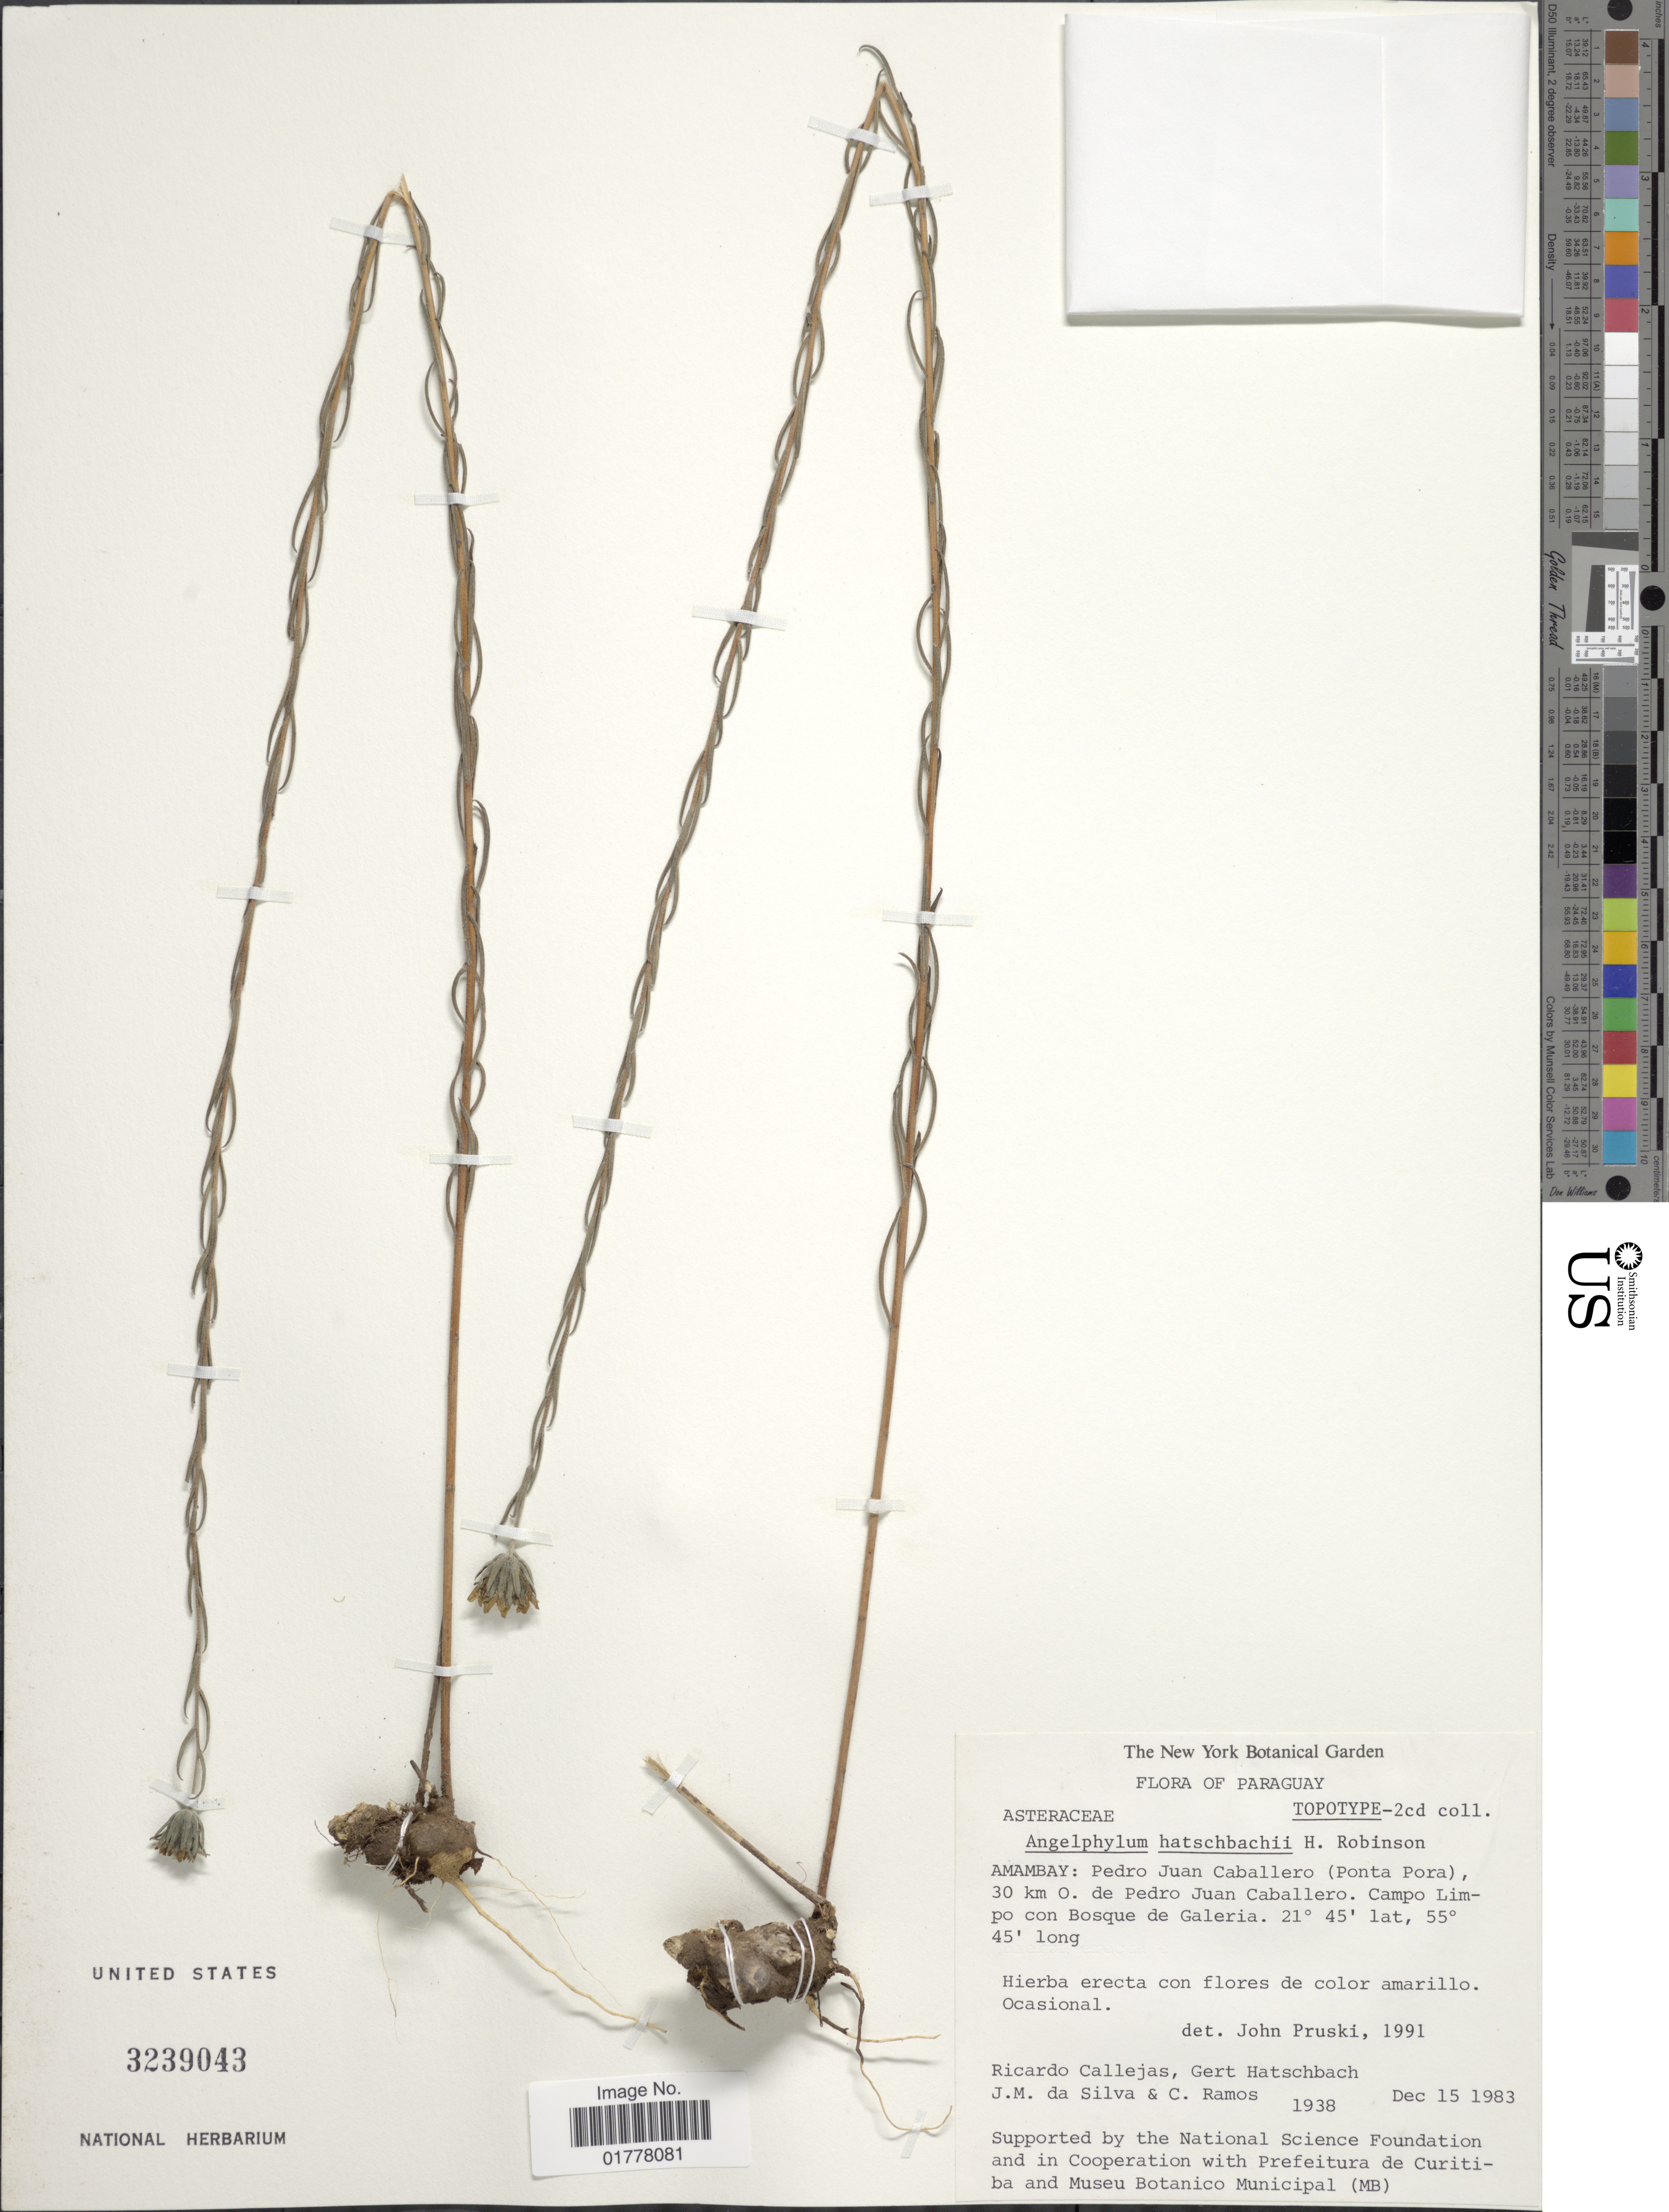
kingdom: Plantae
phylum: Tracheophyta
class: Magnoliopsida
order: Asterales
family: Asteraceae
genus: Angelphytum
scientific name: Angelphytum hatschbachii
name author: H. Rob.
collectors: R. Callejas, G. Hatschbach, J. M. Silva & C. Ramos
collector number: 1938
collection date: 1983-12-15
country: Paraguay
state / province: Amambay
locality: Amambay: Pedro Juan Caballero (Ponta Pora), 30 km O. de Pedro Juan Caballero. Campo Limpo con Bosque de Galeria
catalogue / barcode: US 3239043